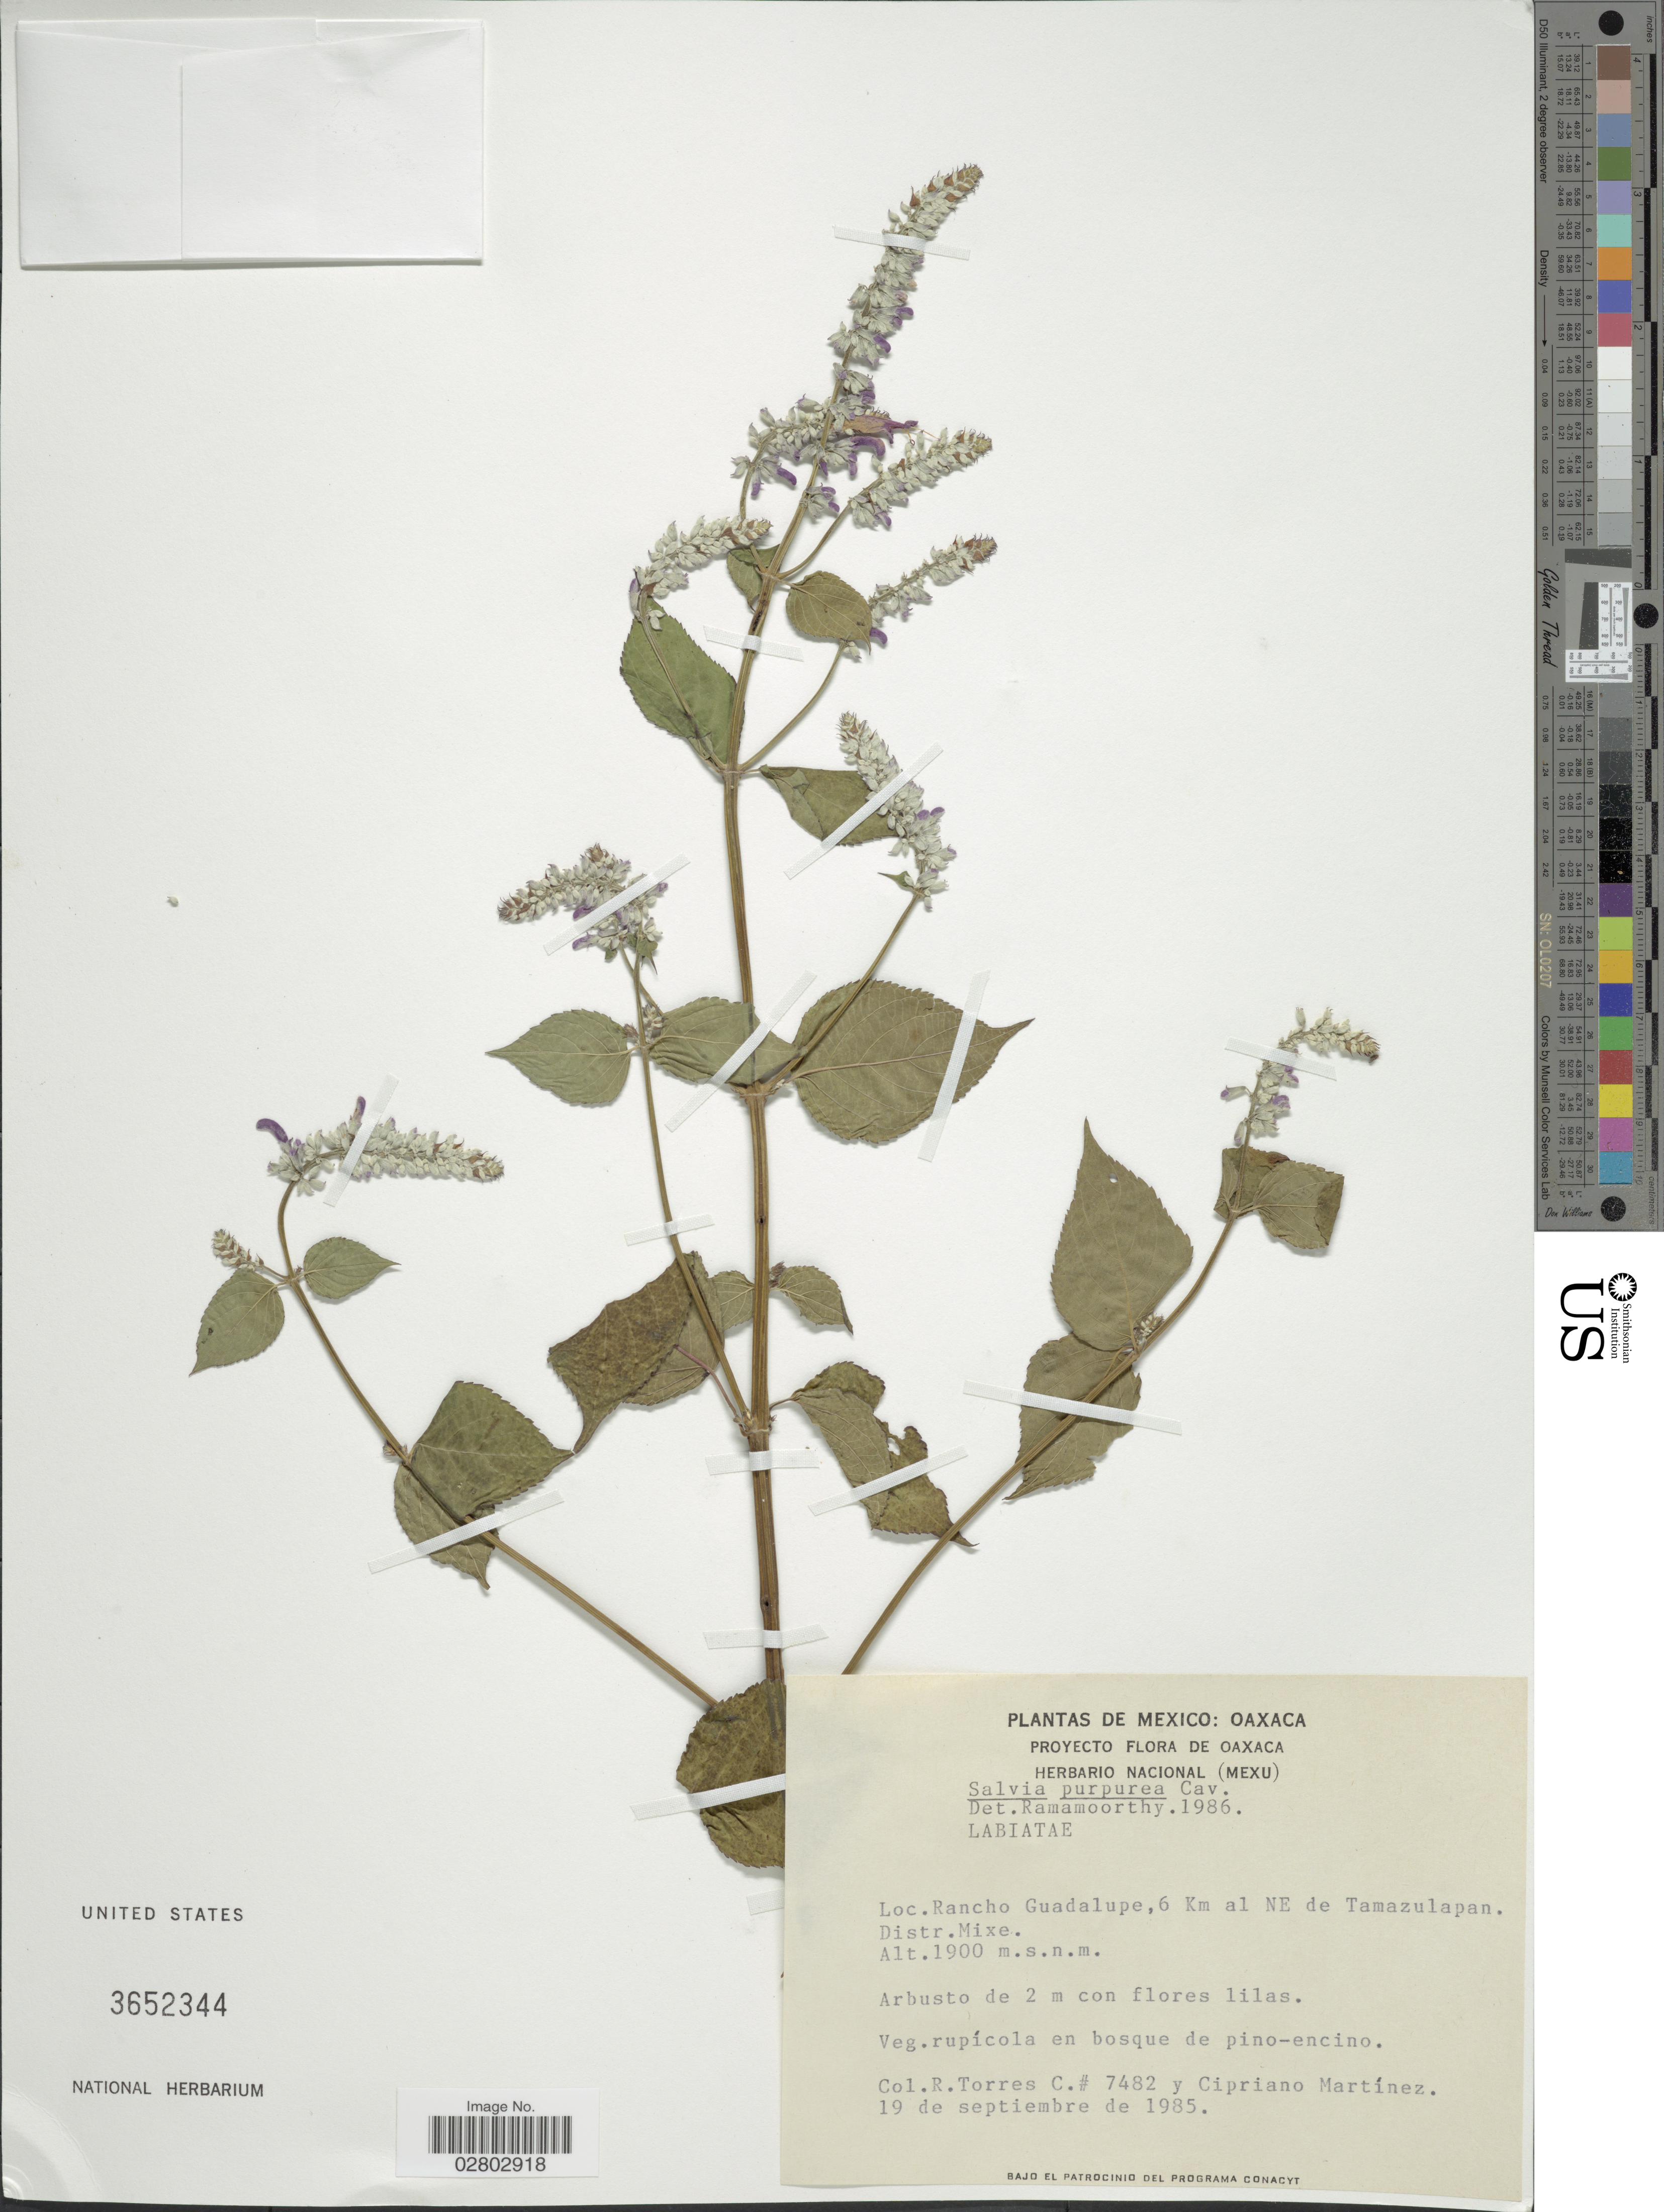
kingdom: Plantae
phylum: Tracheophyta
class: Magnoliopsida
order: Lamiales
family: Lamiaceae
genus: Salvia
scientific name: Salvia purpurea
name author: Cav.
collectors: R. Torres C. & C. Martínez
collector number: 7482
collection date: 1985-09-19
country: Mexico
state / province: Oaxaca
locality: Rancho Guadalupe, 6 Km al NE de Tamazulapan, Distr. Mixe.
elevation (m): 1900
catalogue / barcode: US 3652344